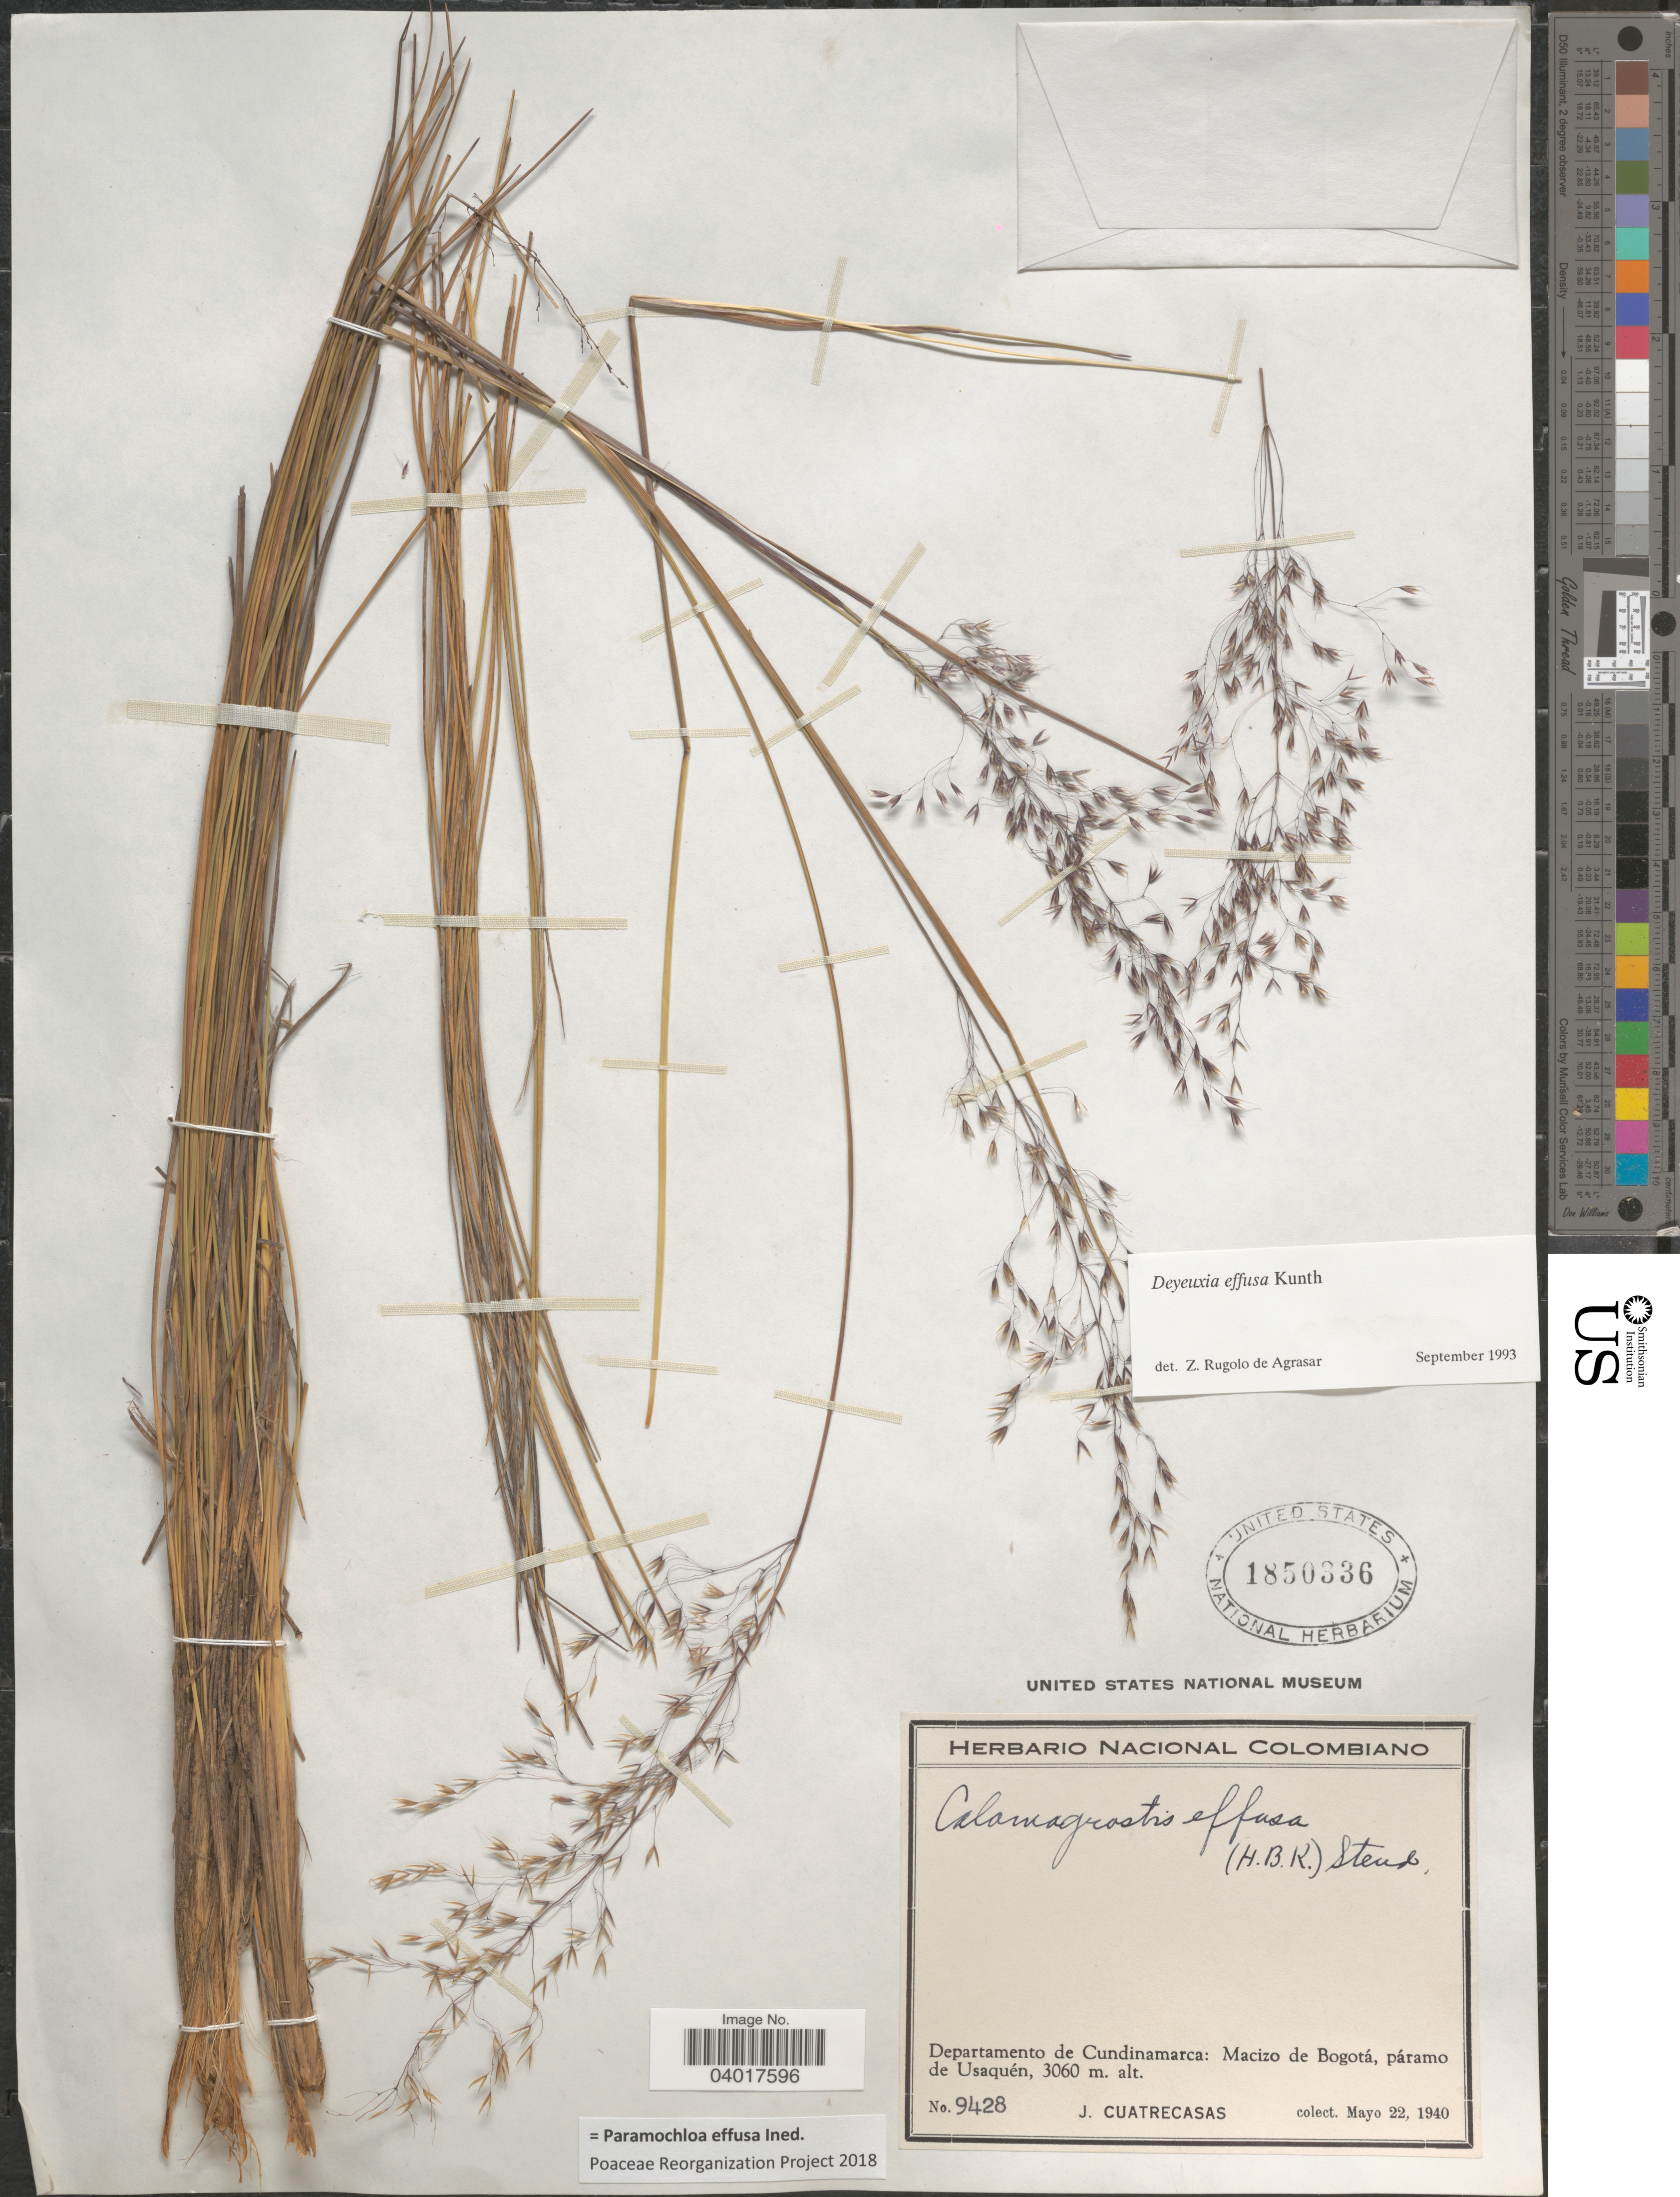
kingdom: Plantae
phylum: Tracheophyta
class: Liliopsida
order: Poales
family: Poaceae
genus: Paramochloa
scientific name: Paramochloa effusa ined.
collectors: J. Cuatrecasas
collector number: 9428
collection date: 1940-05-22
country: Colombia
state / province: Cundinamarca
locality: Departamento de Cundinamarca: Macizo de Bogotá, páramo de Usaquén.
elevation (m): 3060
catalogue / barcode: US 1850336